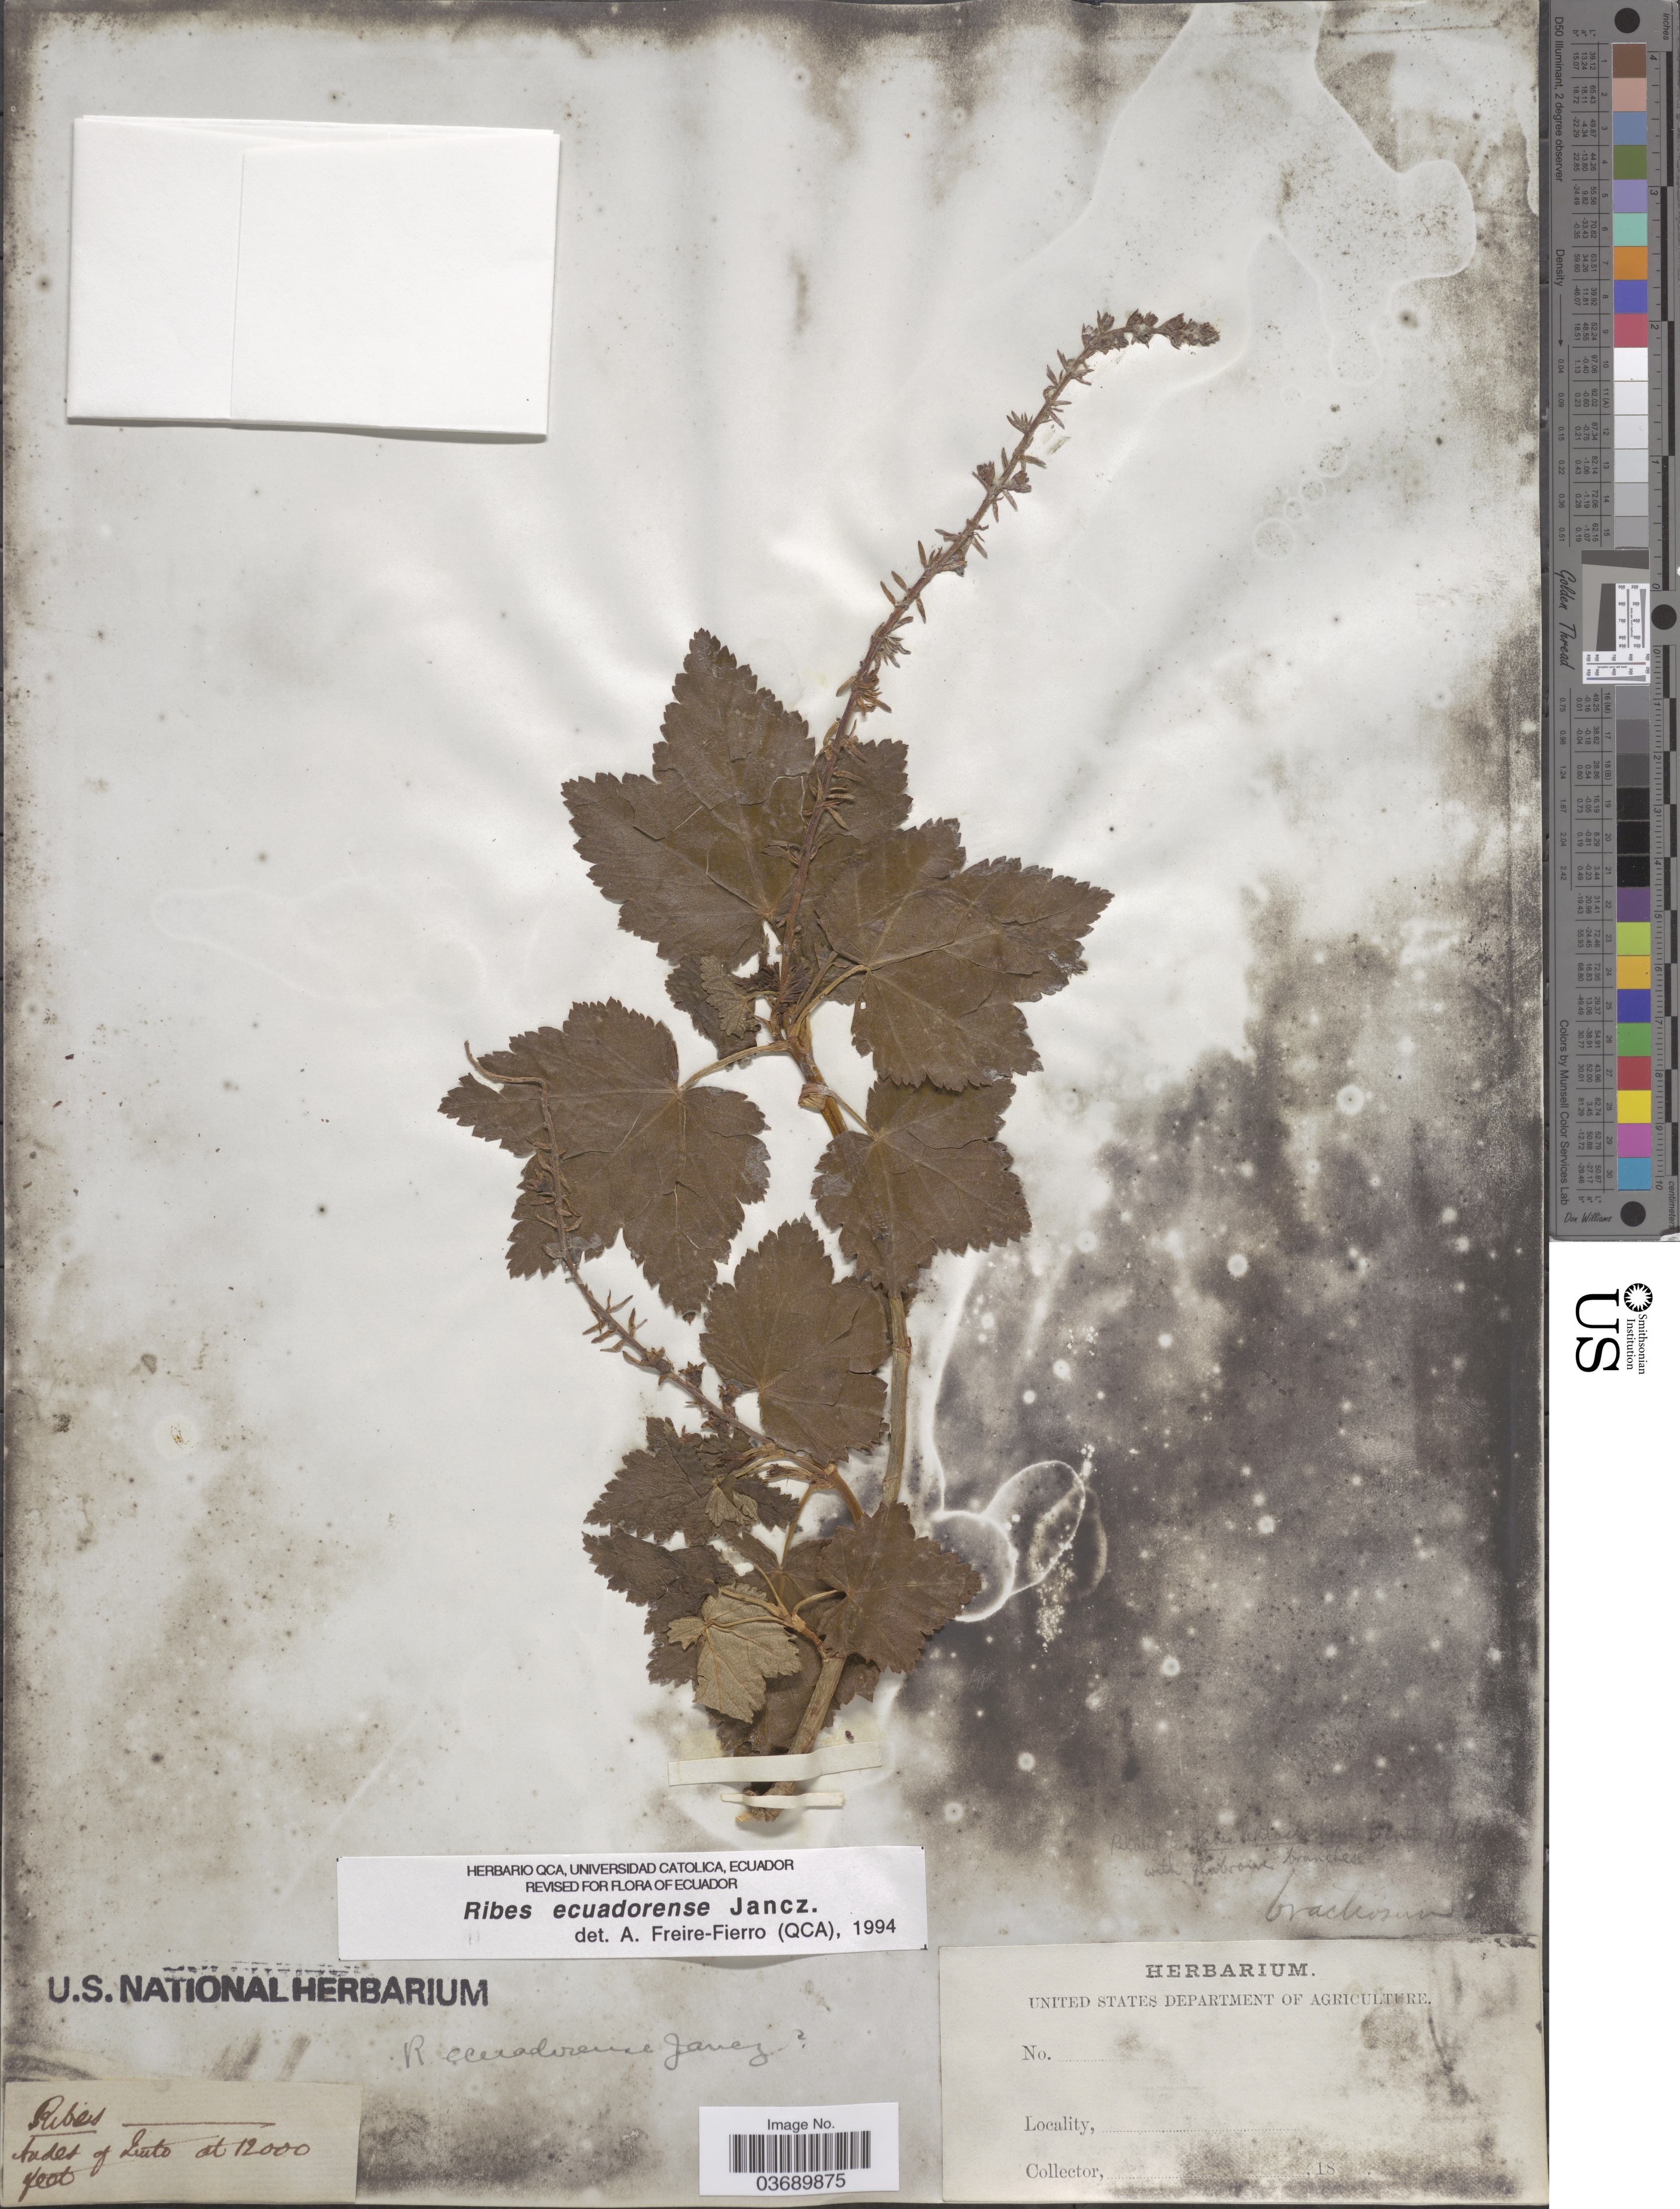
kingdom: Plantae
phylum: Tracheophyta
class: Magnoliopsida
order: Saxifragales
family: Grossulariaceae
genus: Ribes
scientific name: Ribes ecuadorense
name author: Jancz.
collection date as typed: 18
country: Ecuador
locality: Andes of Quito.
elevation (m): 3658